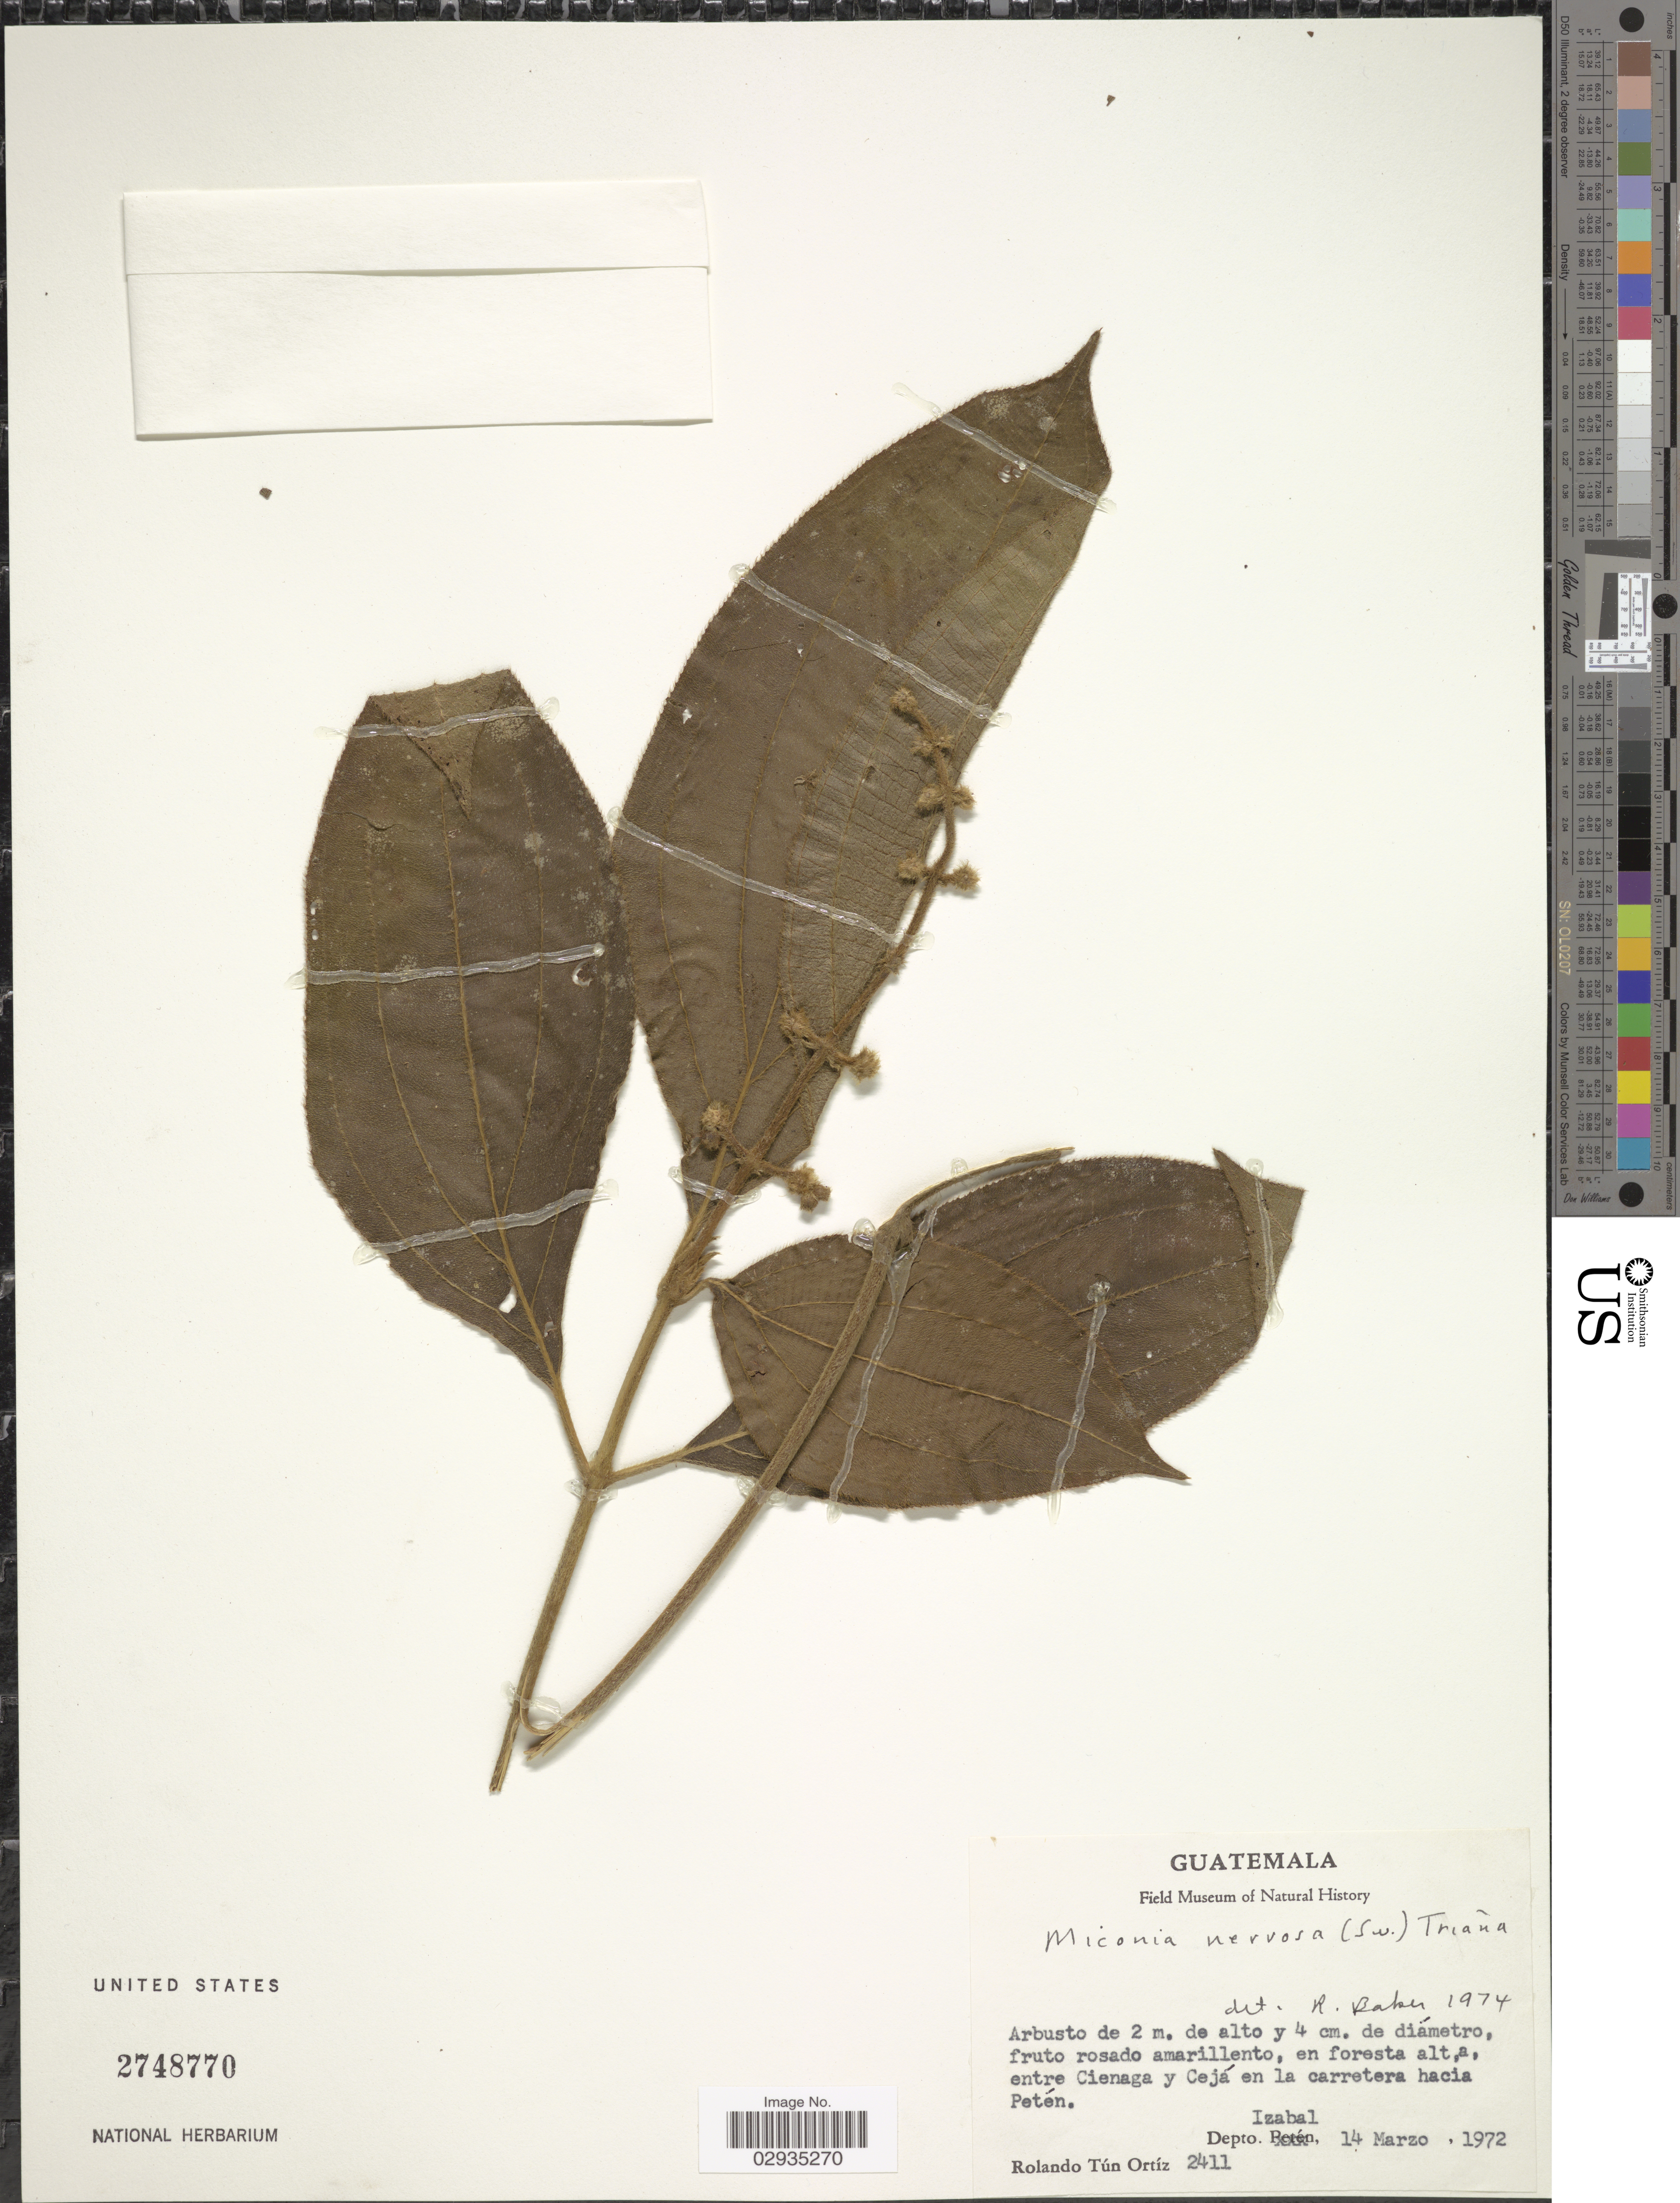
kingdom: Plantae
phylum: Tracheophyta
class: Magnoliopsida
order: Myrtales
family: Melastomataceae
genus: Miconia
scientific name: Miconia nervosa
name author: (Sm.) Triana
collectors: R. T. Ortíz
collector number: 2411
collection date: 1972-03-14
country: Guatemala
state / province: Izabal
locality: Entre Cienaga y Cejá en la carretera hacia Petén, Depto. Izabal.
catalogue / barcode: US 2748770